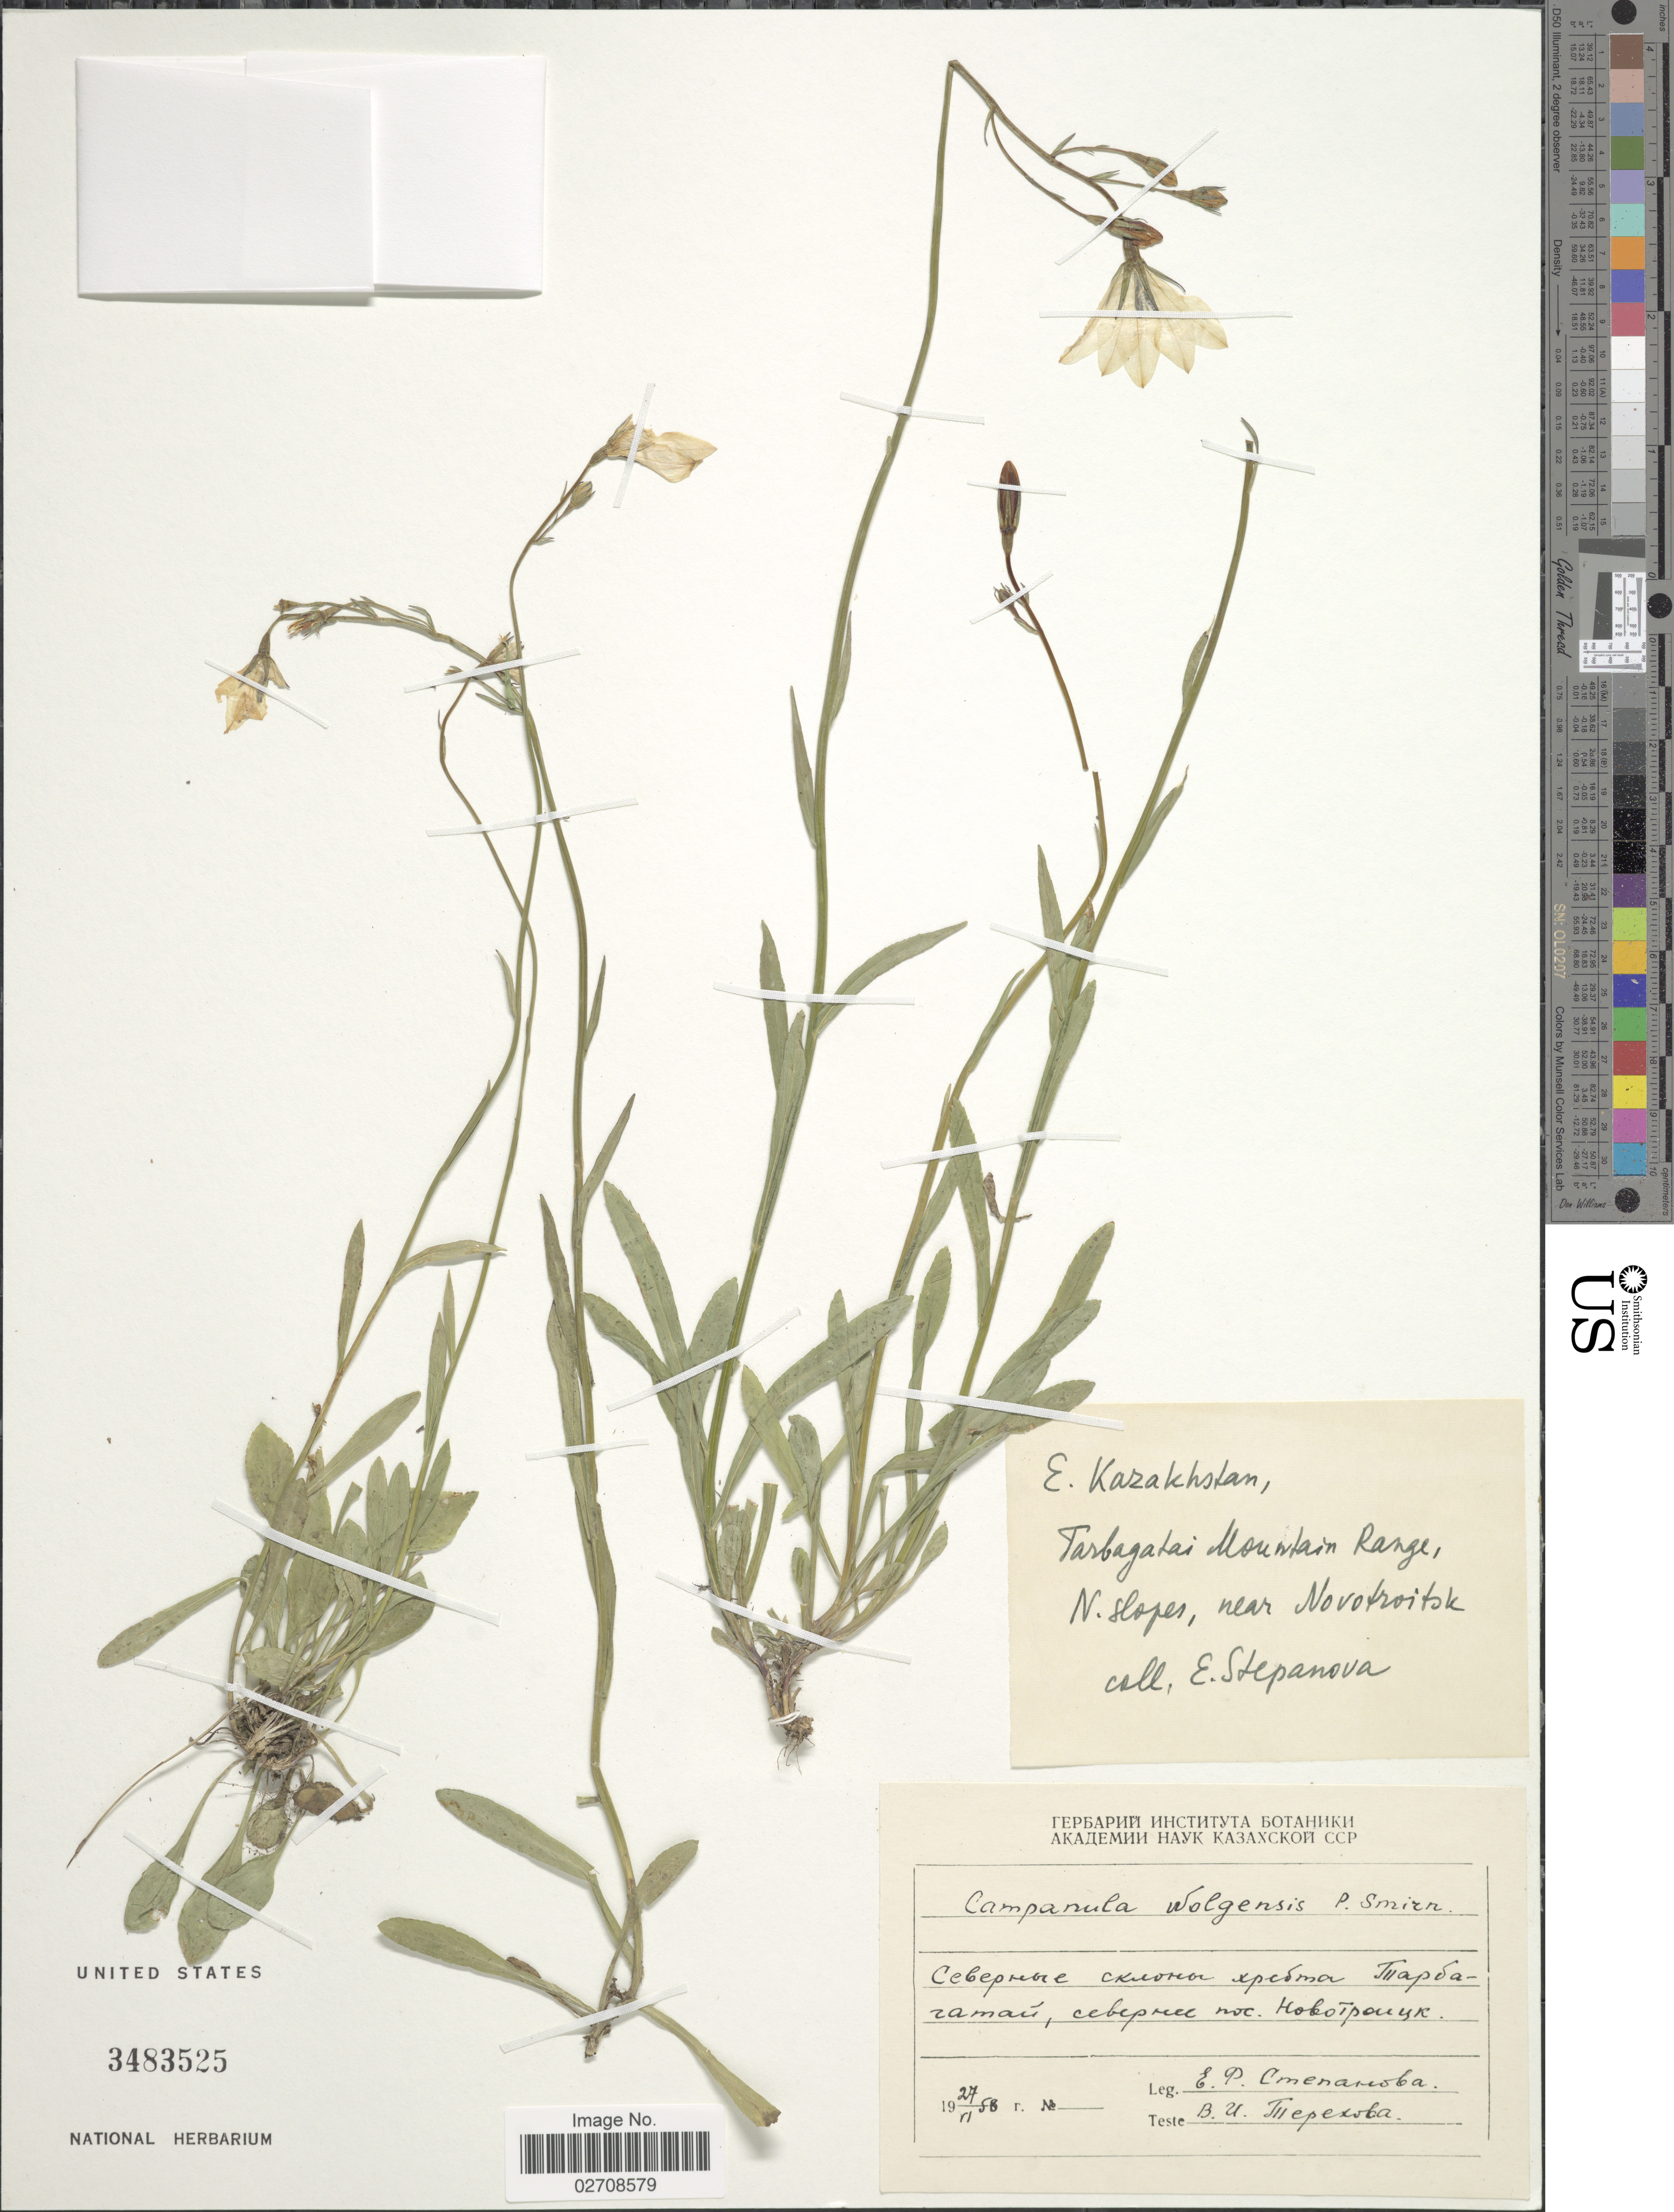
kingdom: Plantae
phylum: Tracheophyta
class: Magnoliopsida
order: Asterales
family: Campanulaceae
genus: Campanula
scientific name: Campanula wolgensis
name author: P.A. Smirn.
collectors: E. Stepanova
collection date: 1958-06-27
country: Kazakhstan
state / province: East Kazakhstan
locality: E. Kazakhstan, Tarbagatai Mountain range, N. slopes, near Novotroitsk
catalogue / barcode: US 3483525